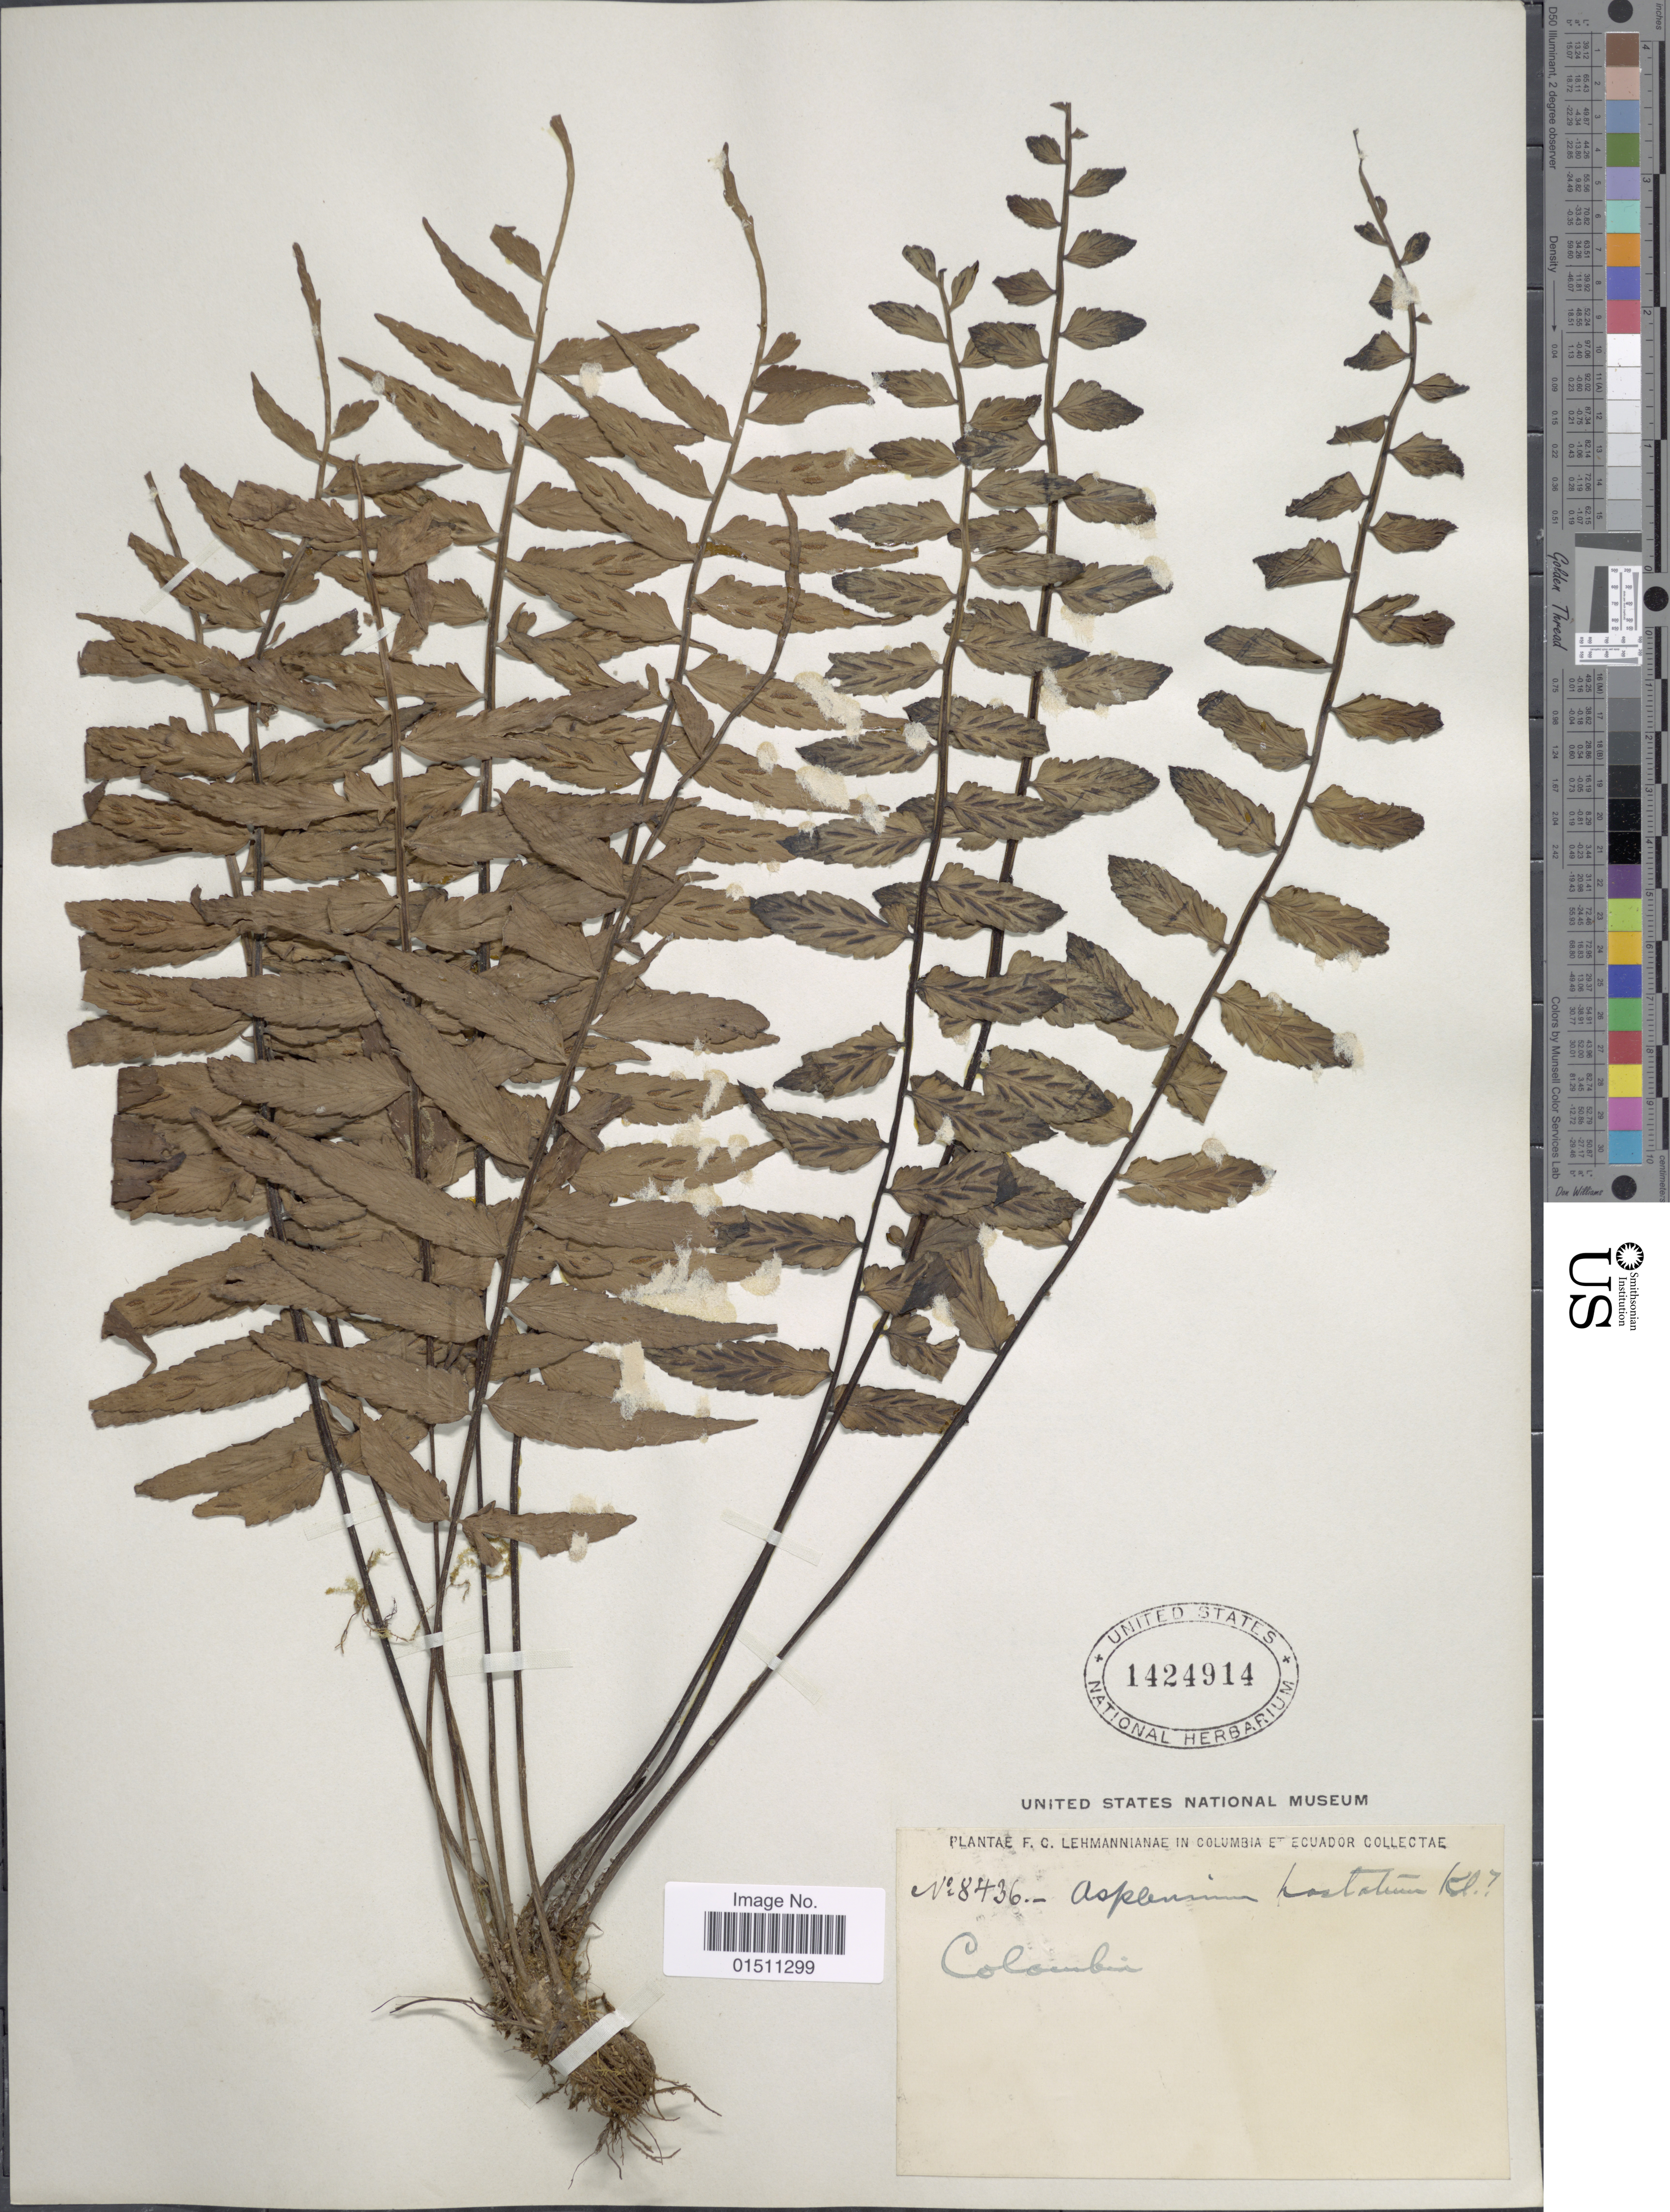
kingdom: Plantae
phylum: Tracheophyta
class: Polypodiopsida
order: Polypodiales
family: Aspleniaceae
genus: Asplenium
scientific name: Asplenium hastatum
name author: Klotzsch ex Kunze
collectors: F. C. Lehmann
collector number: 8436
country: Colombia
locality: Colombia.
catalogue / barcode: US 1424914